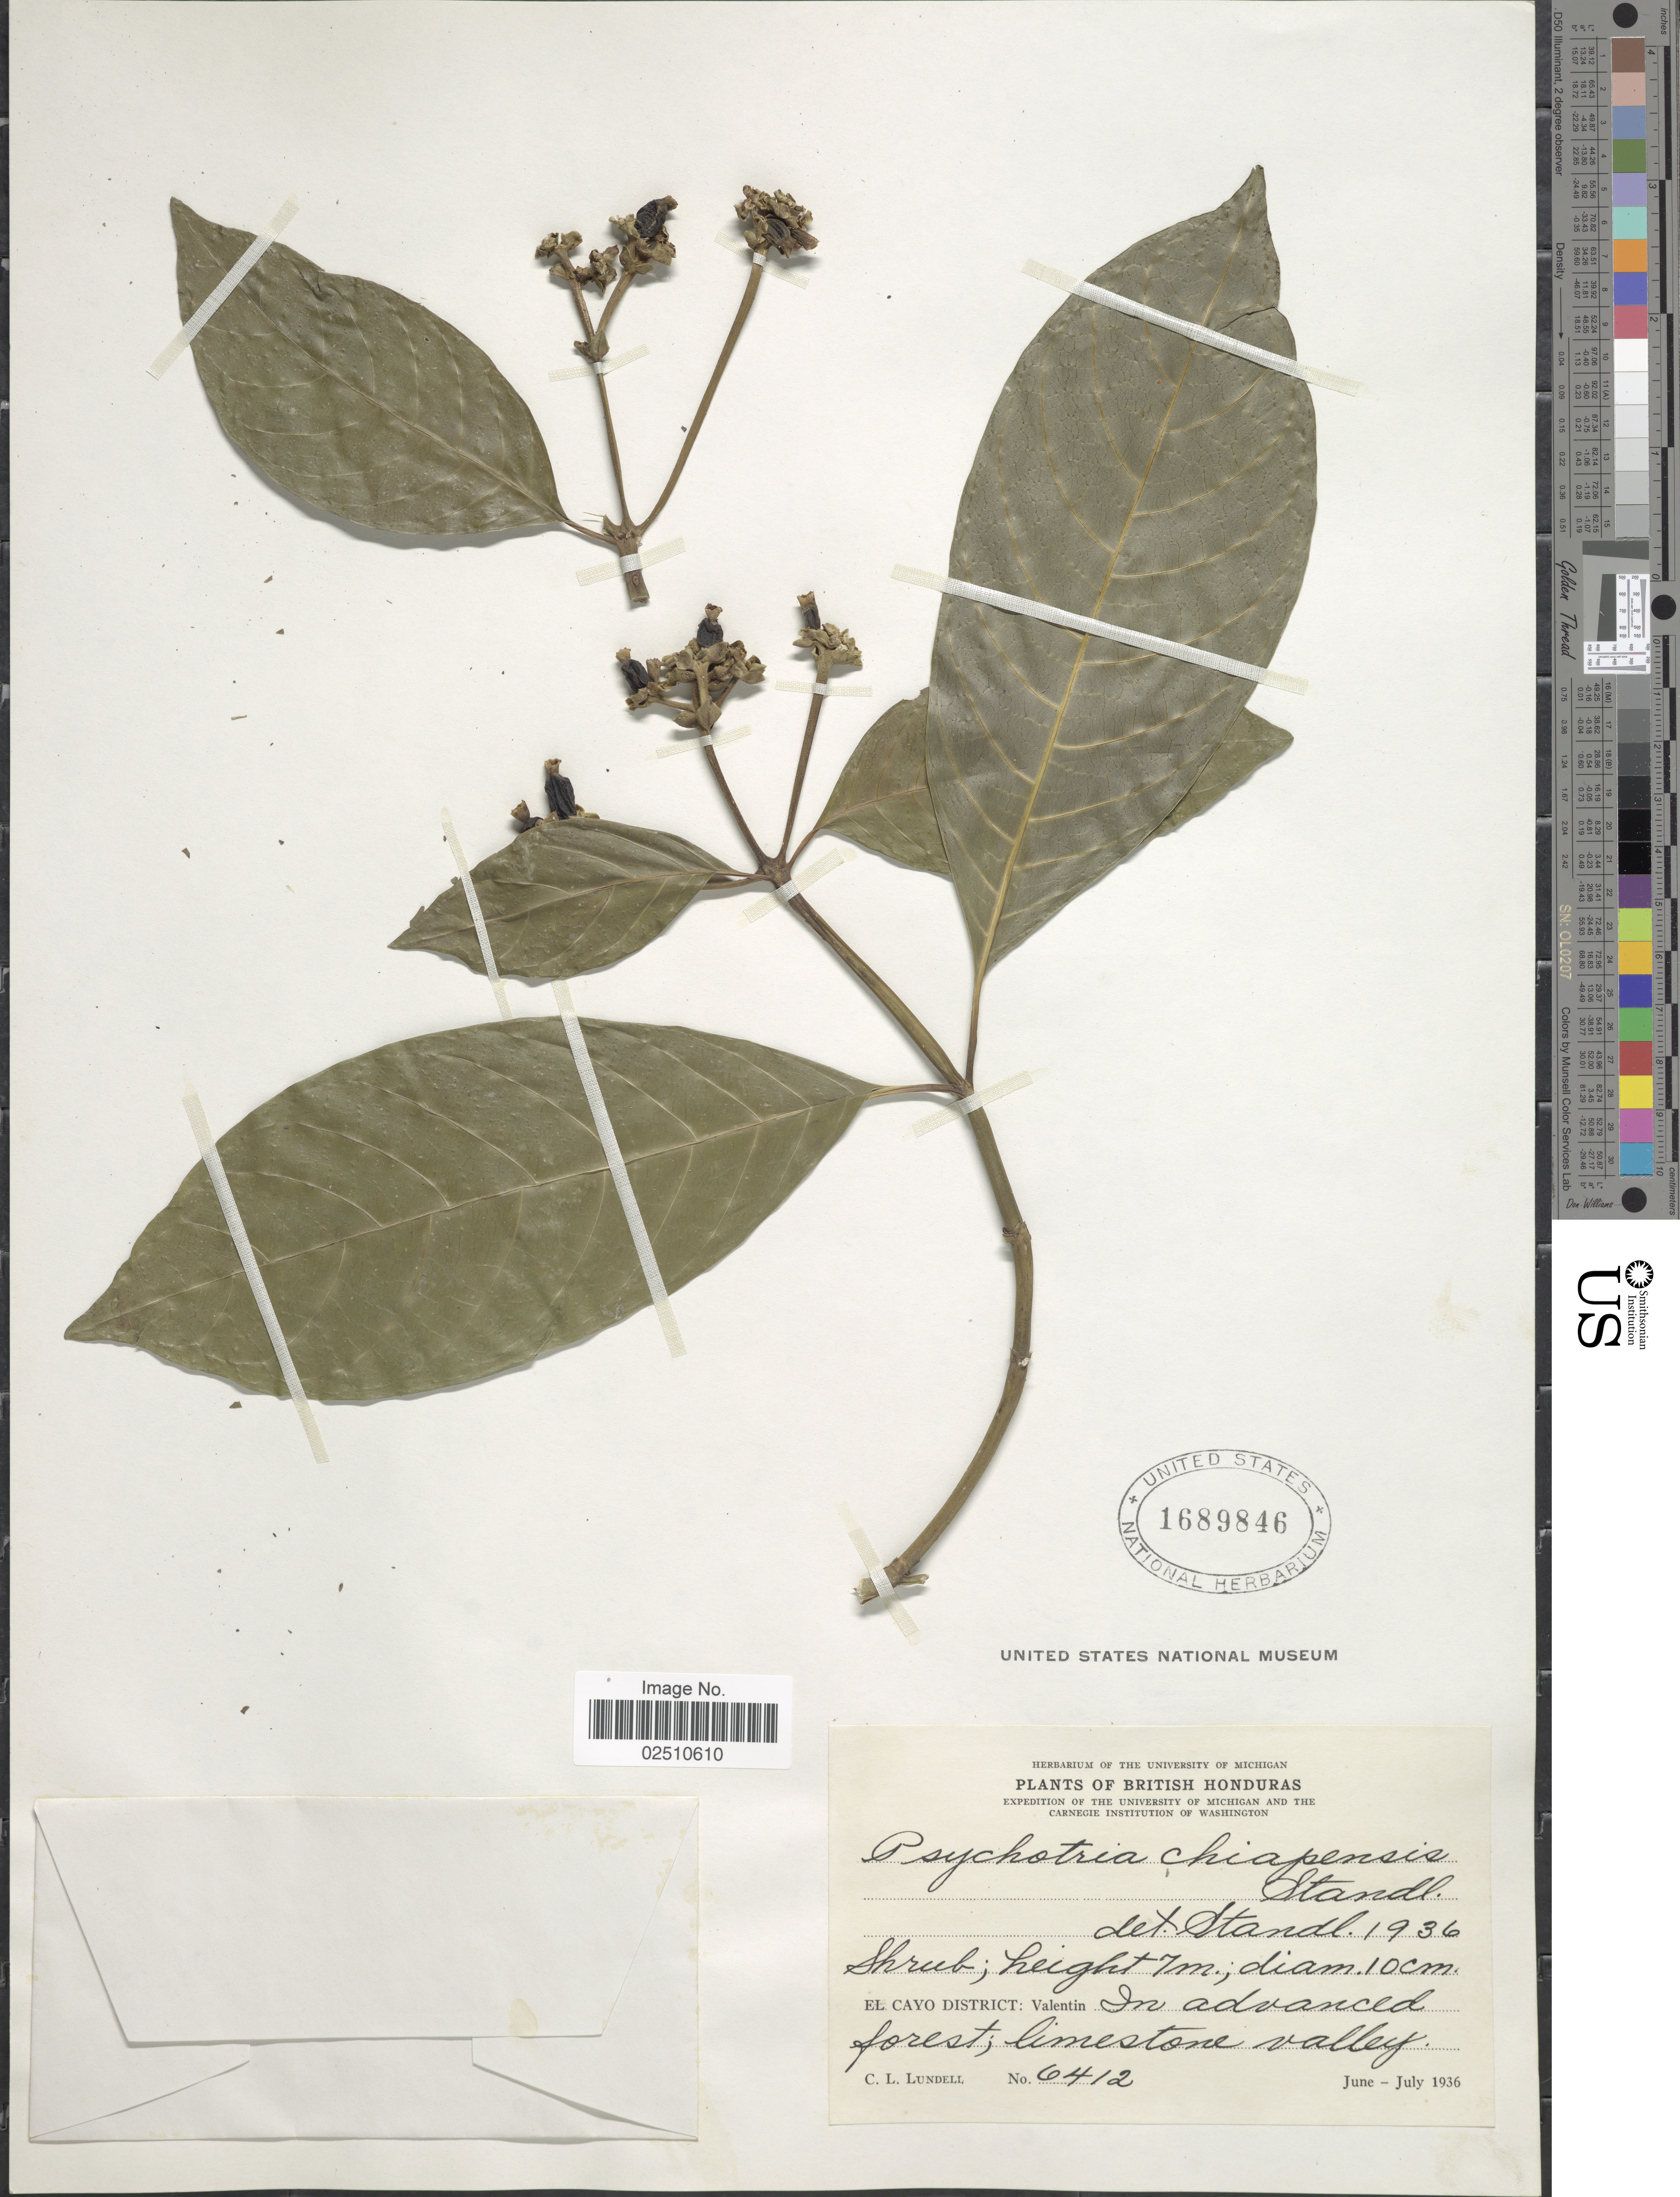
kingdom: Plantae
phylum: Tracheophyta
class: Magnoliopsida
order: Gentianales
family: Rubiaceae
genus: Psychotria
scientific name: Psychotria chiapensis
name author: Standl.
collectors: C. L. Lundell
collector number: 6412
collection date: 1936-06/1936-07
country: Belize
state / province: Cayo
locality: British Honduras, Valentin, limestone valley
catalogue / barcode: US 1689846